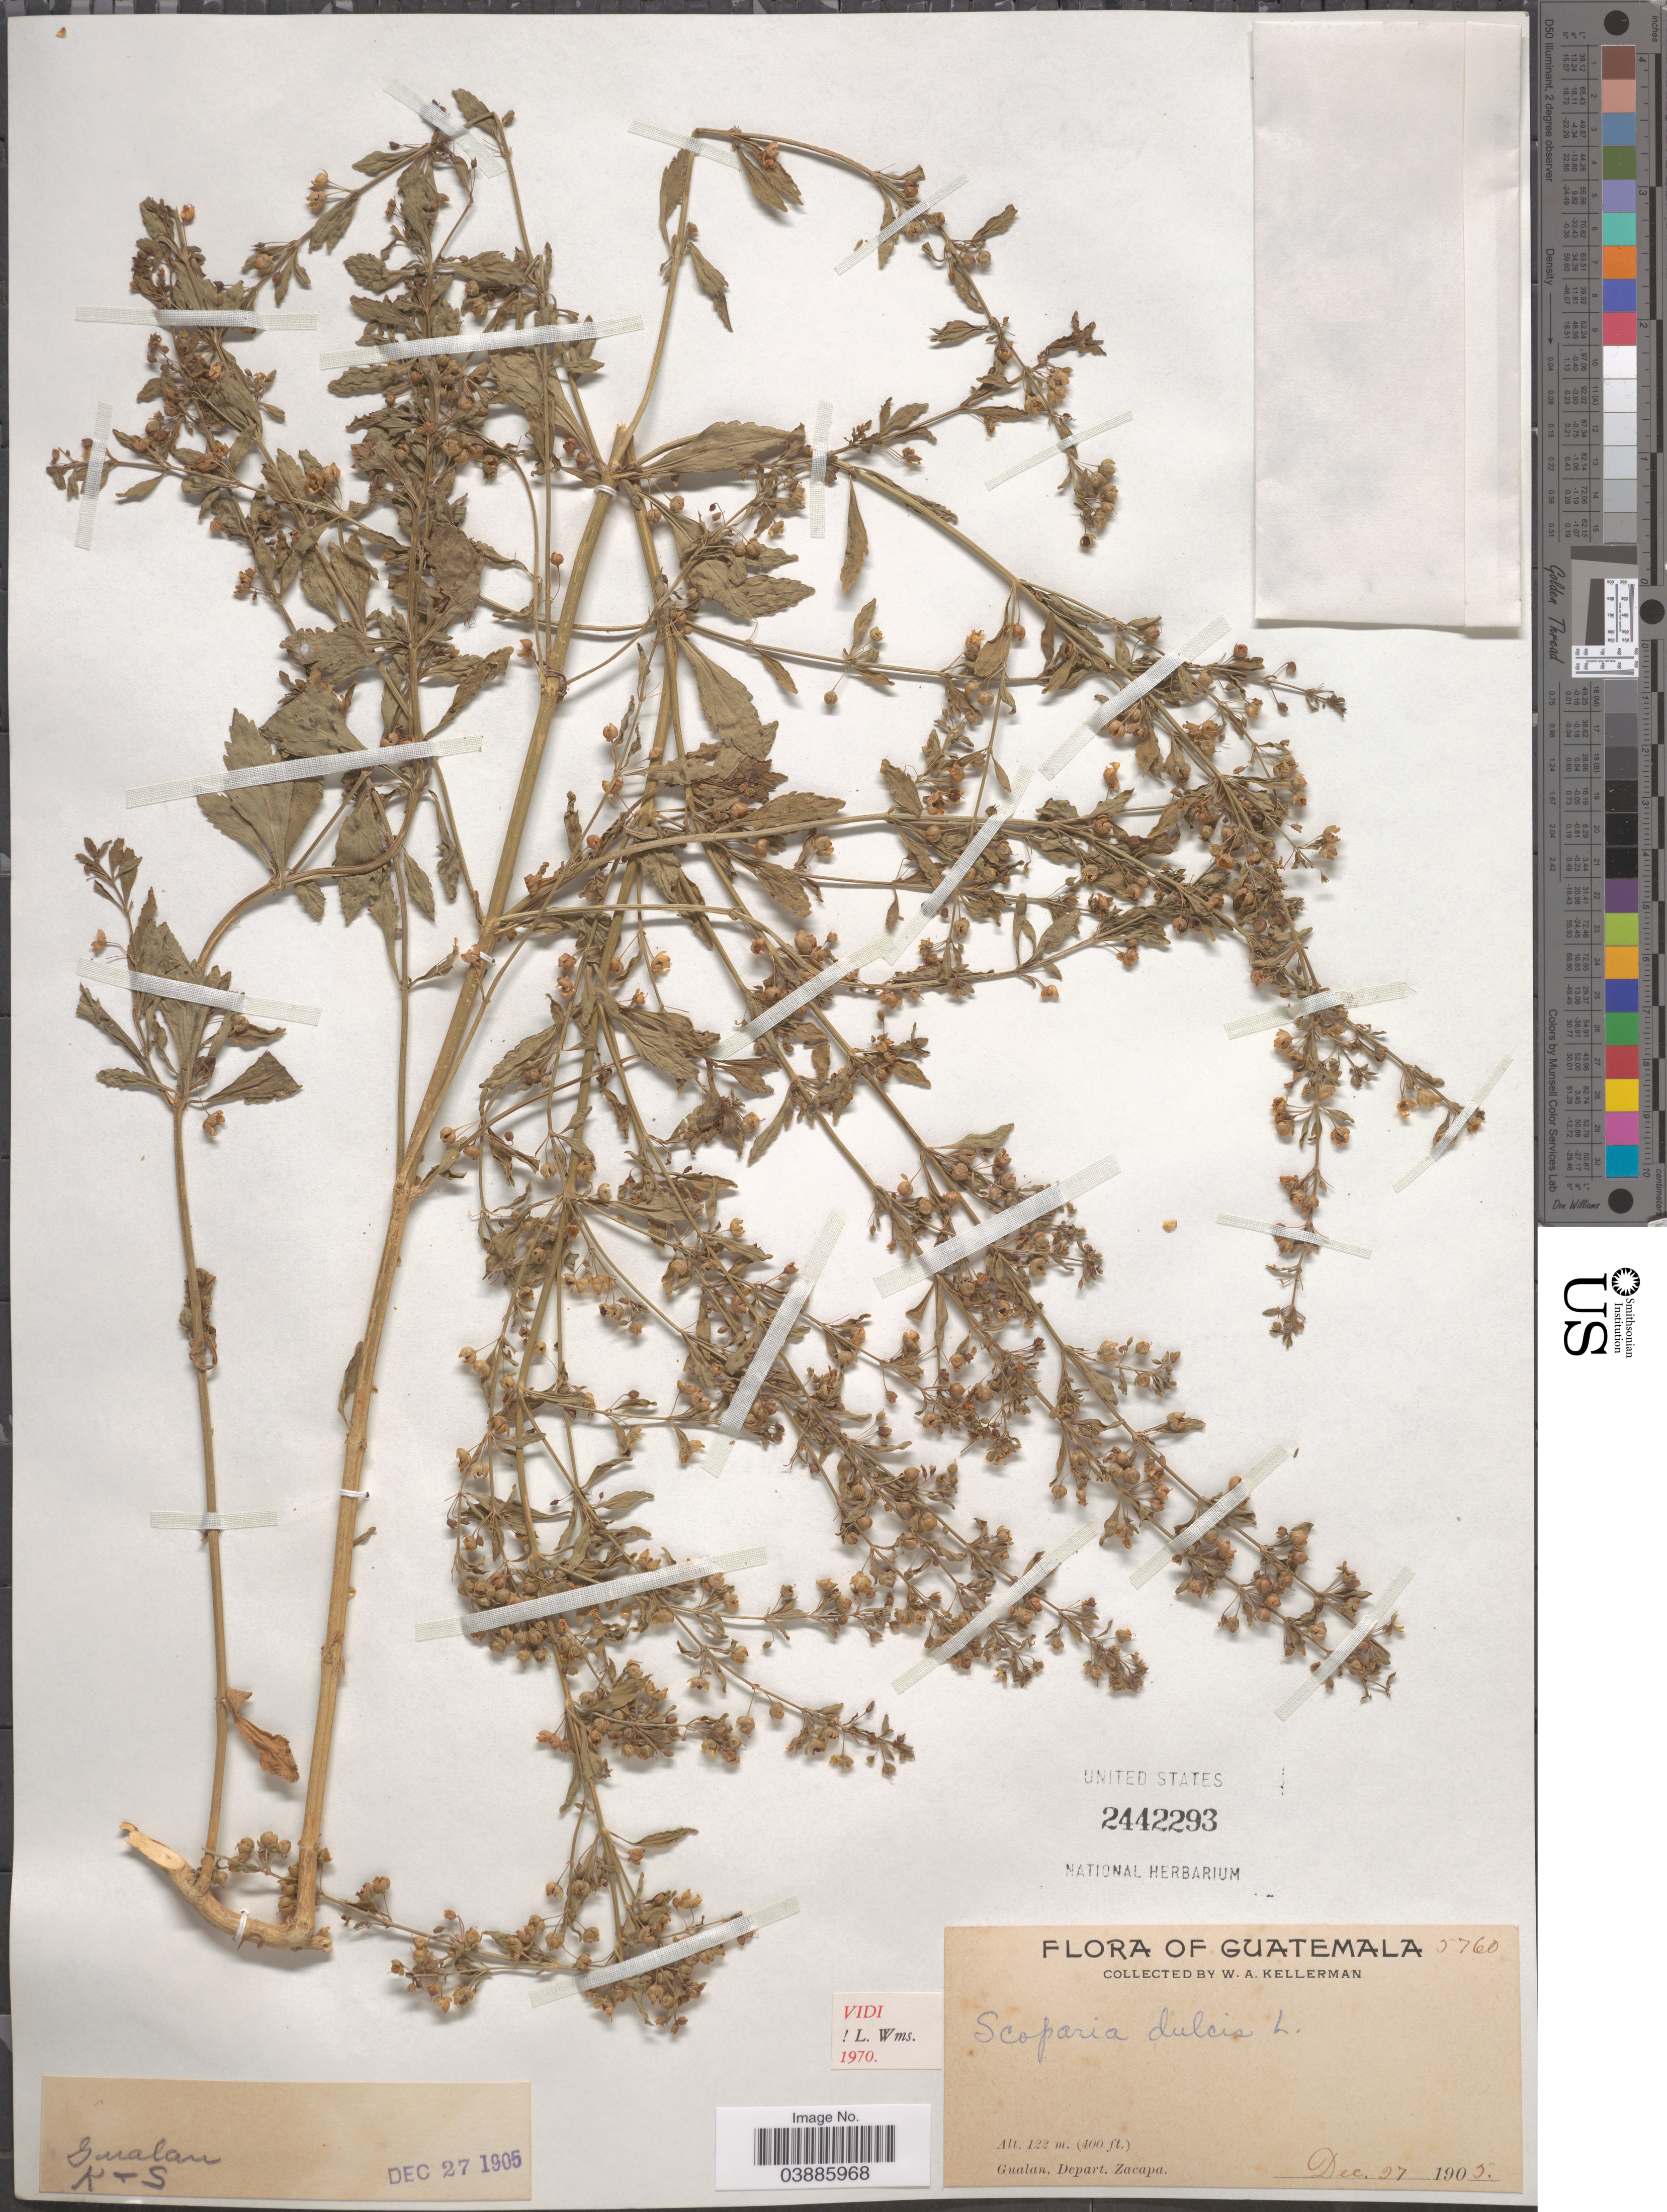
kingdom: Plantae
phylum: Tracheophyta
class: Magnoliopsida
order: Lamiales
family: Plantaginaceae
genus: Scoparia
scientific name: Scoparia dulcis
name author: L.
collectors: W. Kellerman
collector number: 5760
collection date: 1905-12-27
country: Guatemala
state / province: Zacapa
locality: Gualan, Depart. Zacapa.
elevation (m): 122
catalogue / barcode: US 2442293